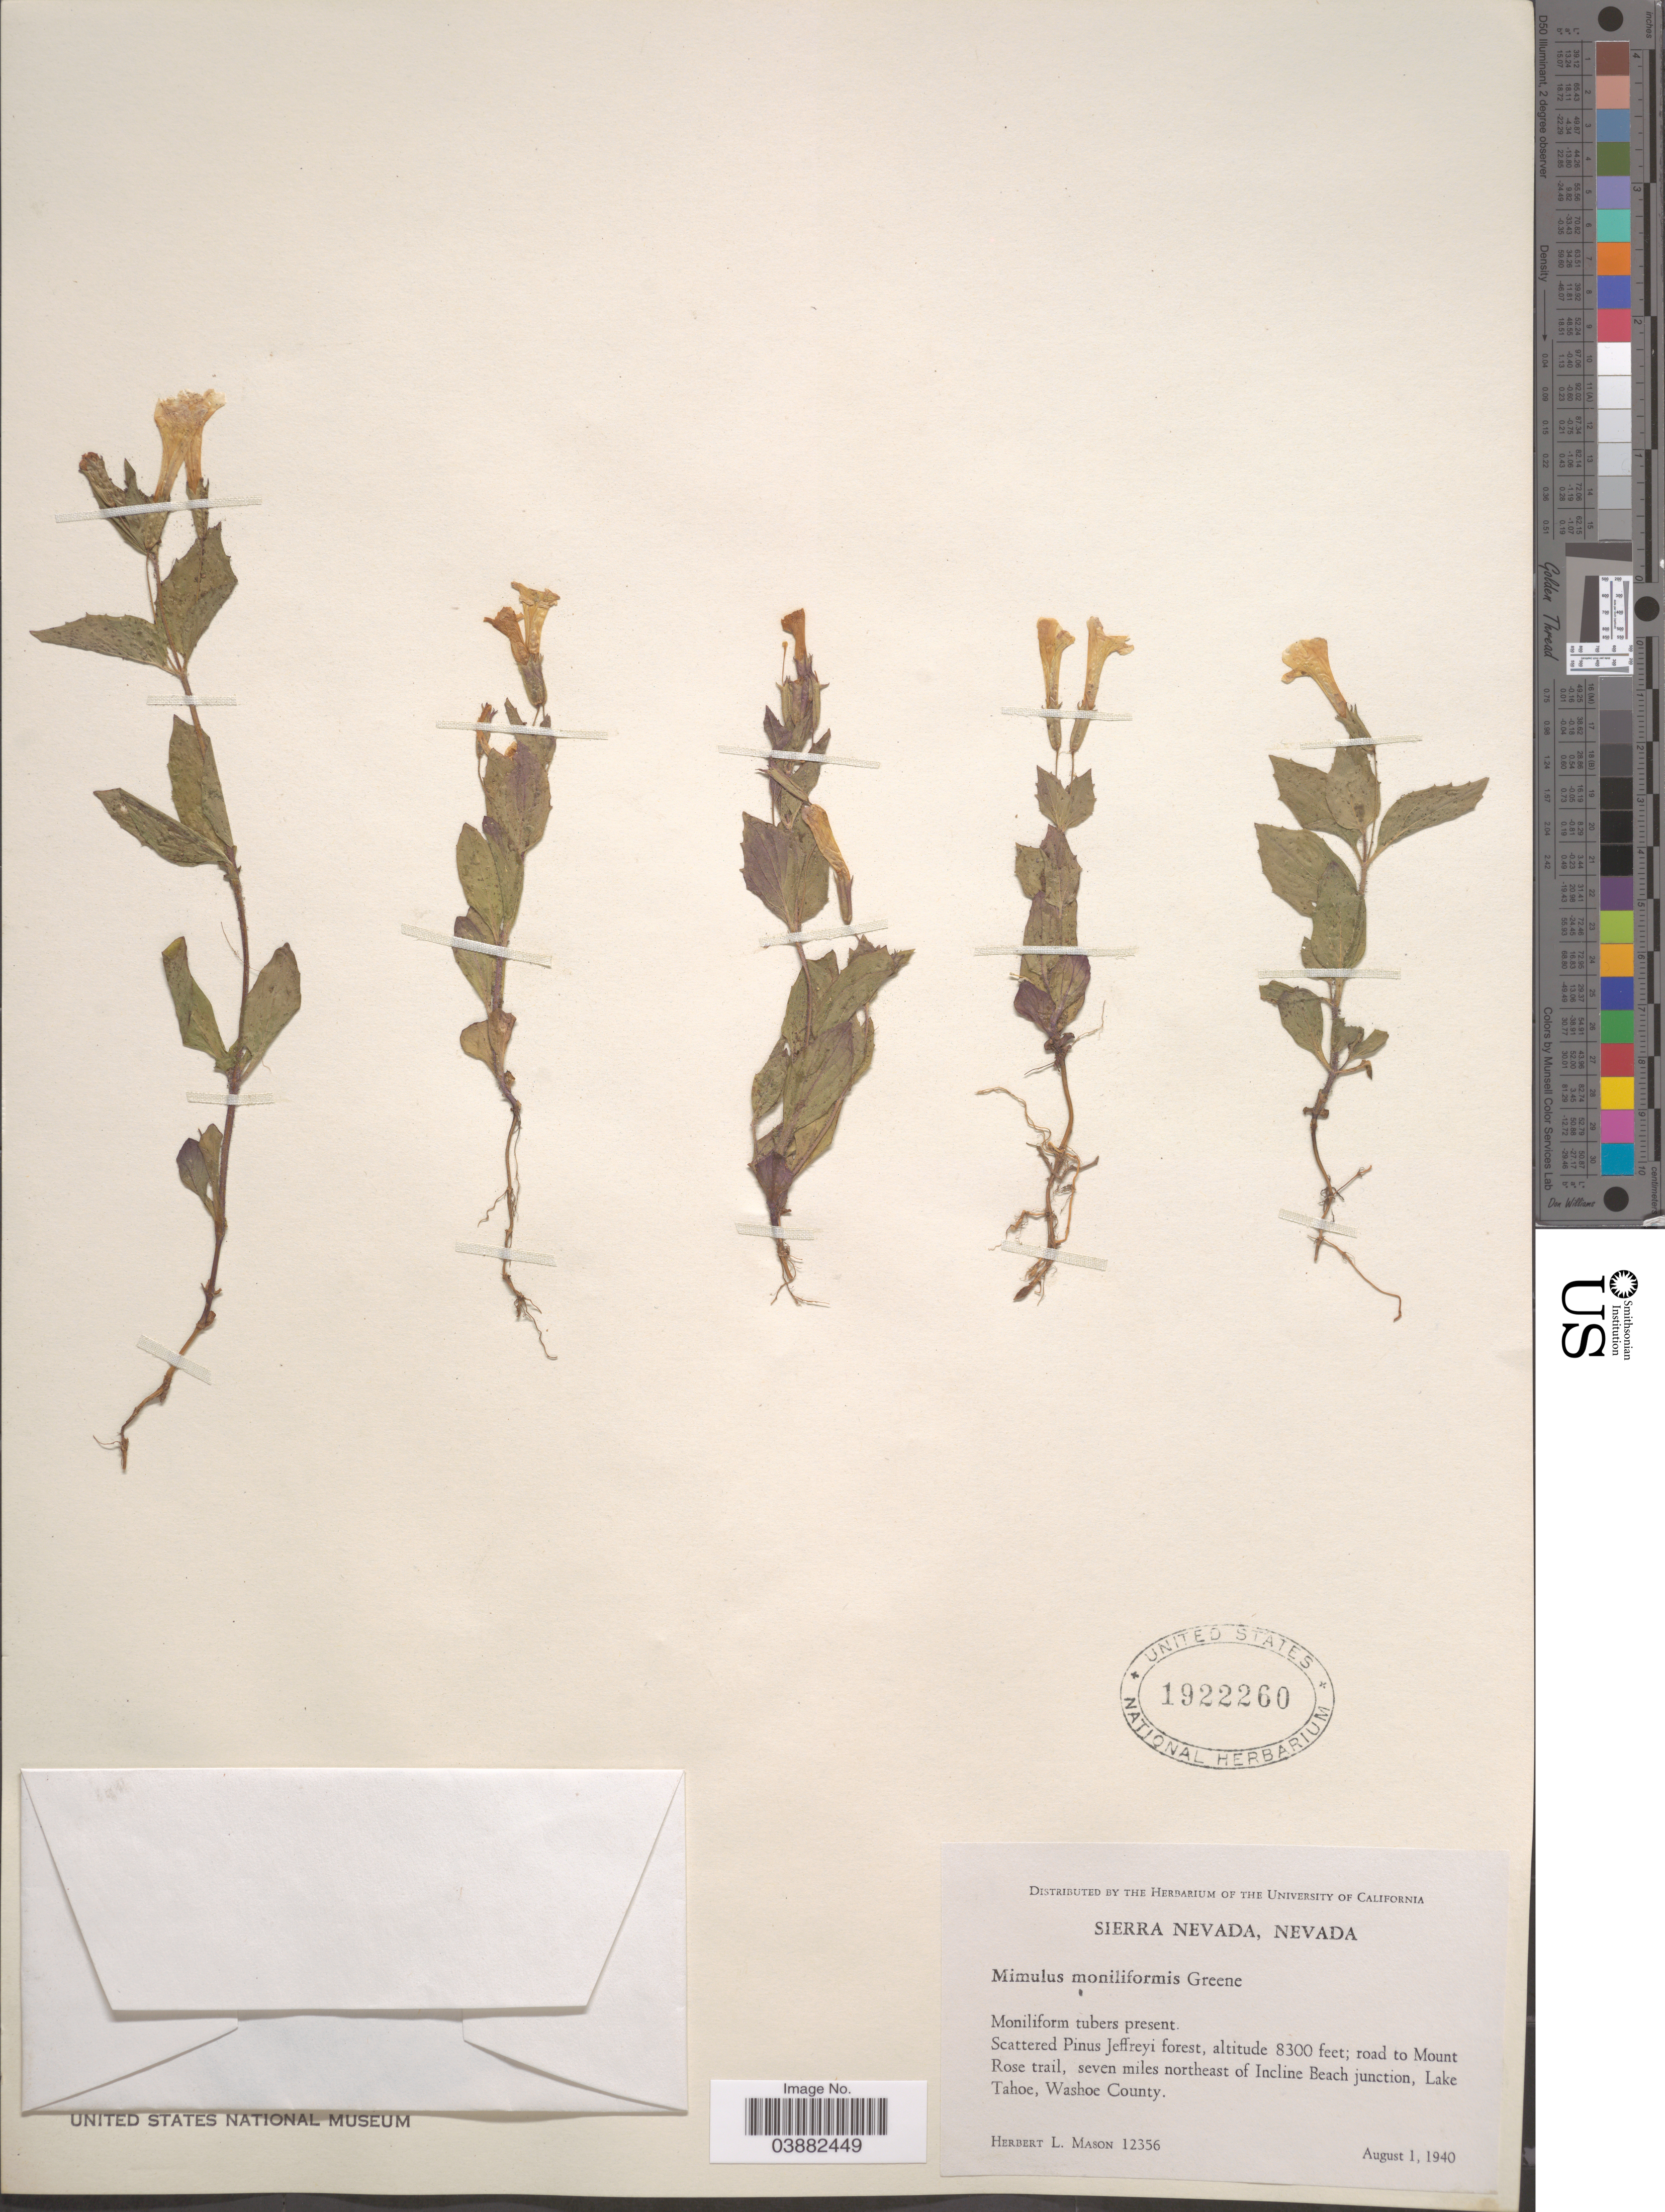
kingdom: Plantae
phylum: Tracheophyta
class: Magnoliopsida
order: Lamiales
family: Phrymaceae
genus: Mimulus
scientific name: Mimulus moniliformis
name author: Greene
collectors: H. L. Mason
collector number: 12356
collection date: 1940-08-01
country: United States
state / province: Nevada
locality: Sierra Nevada. Road to Mount Rose trail, seven miles norhteast of Incline Beach junction, Lake Tahoe, Washoe County.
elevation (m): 2530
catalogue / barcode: US 1922260